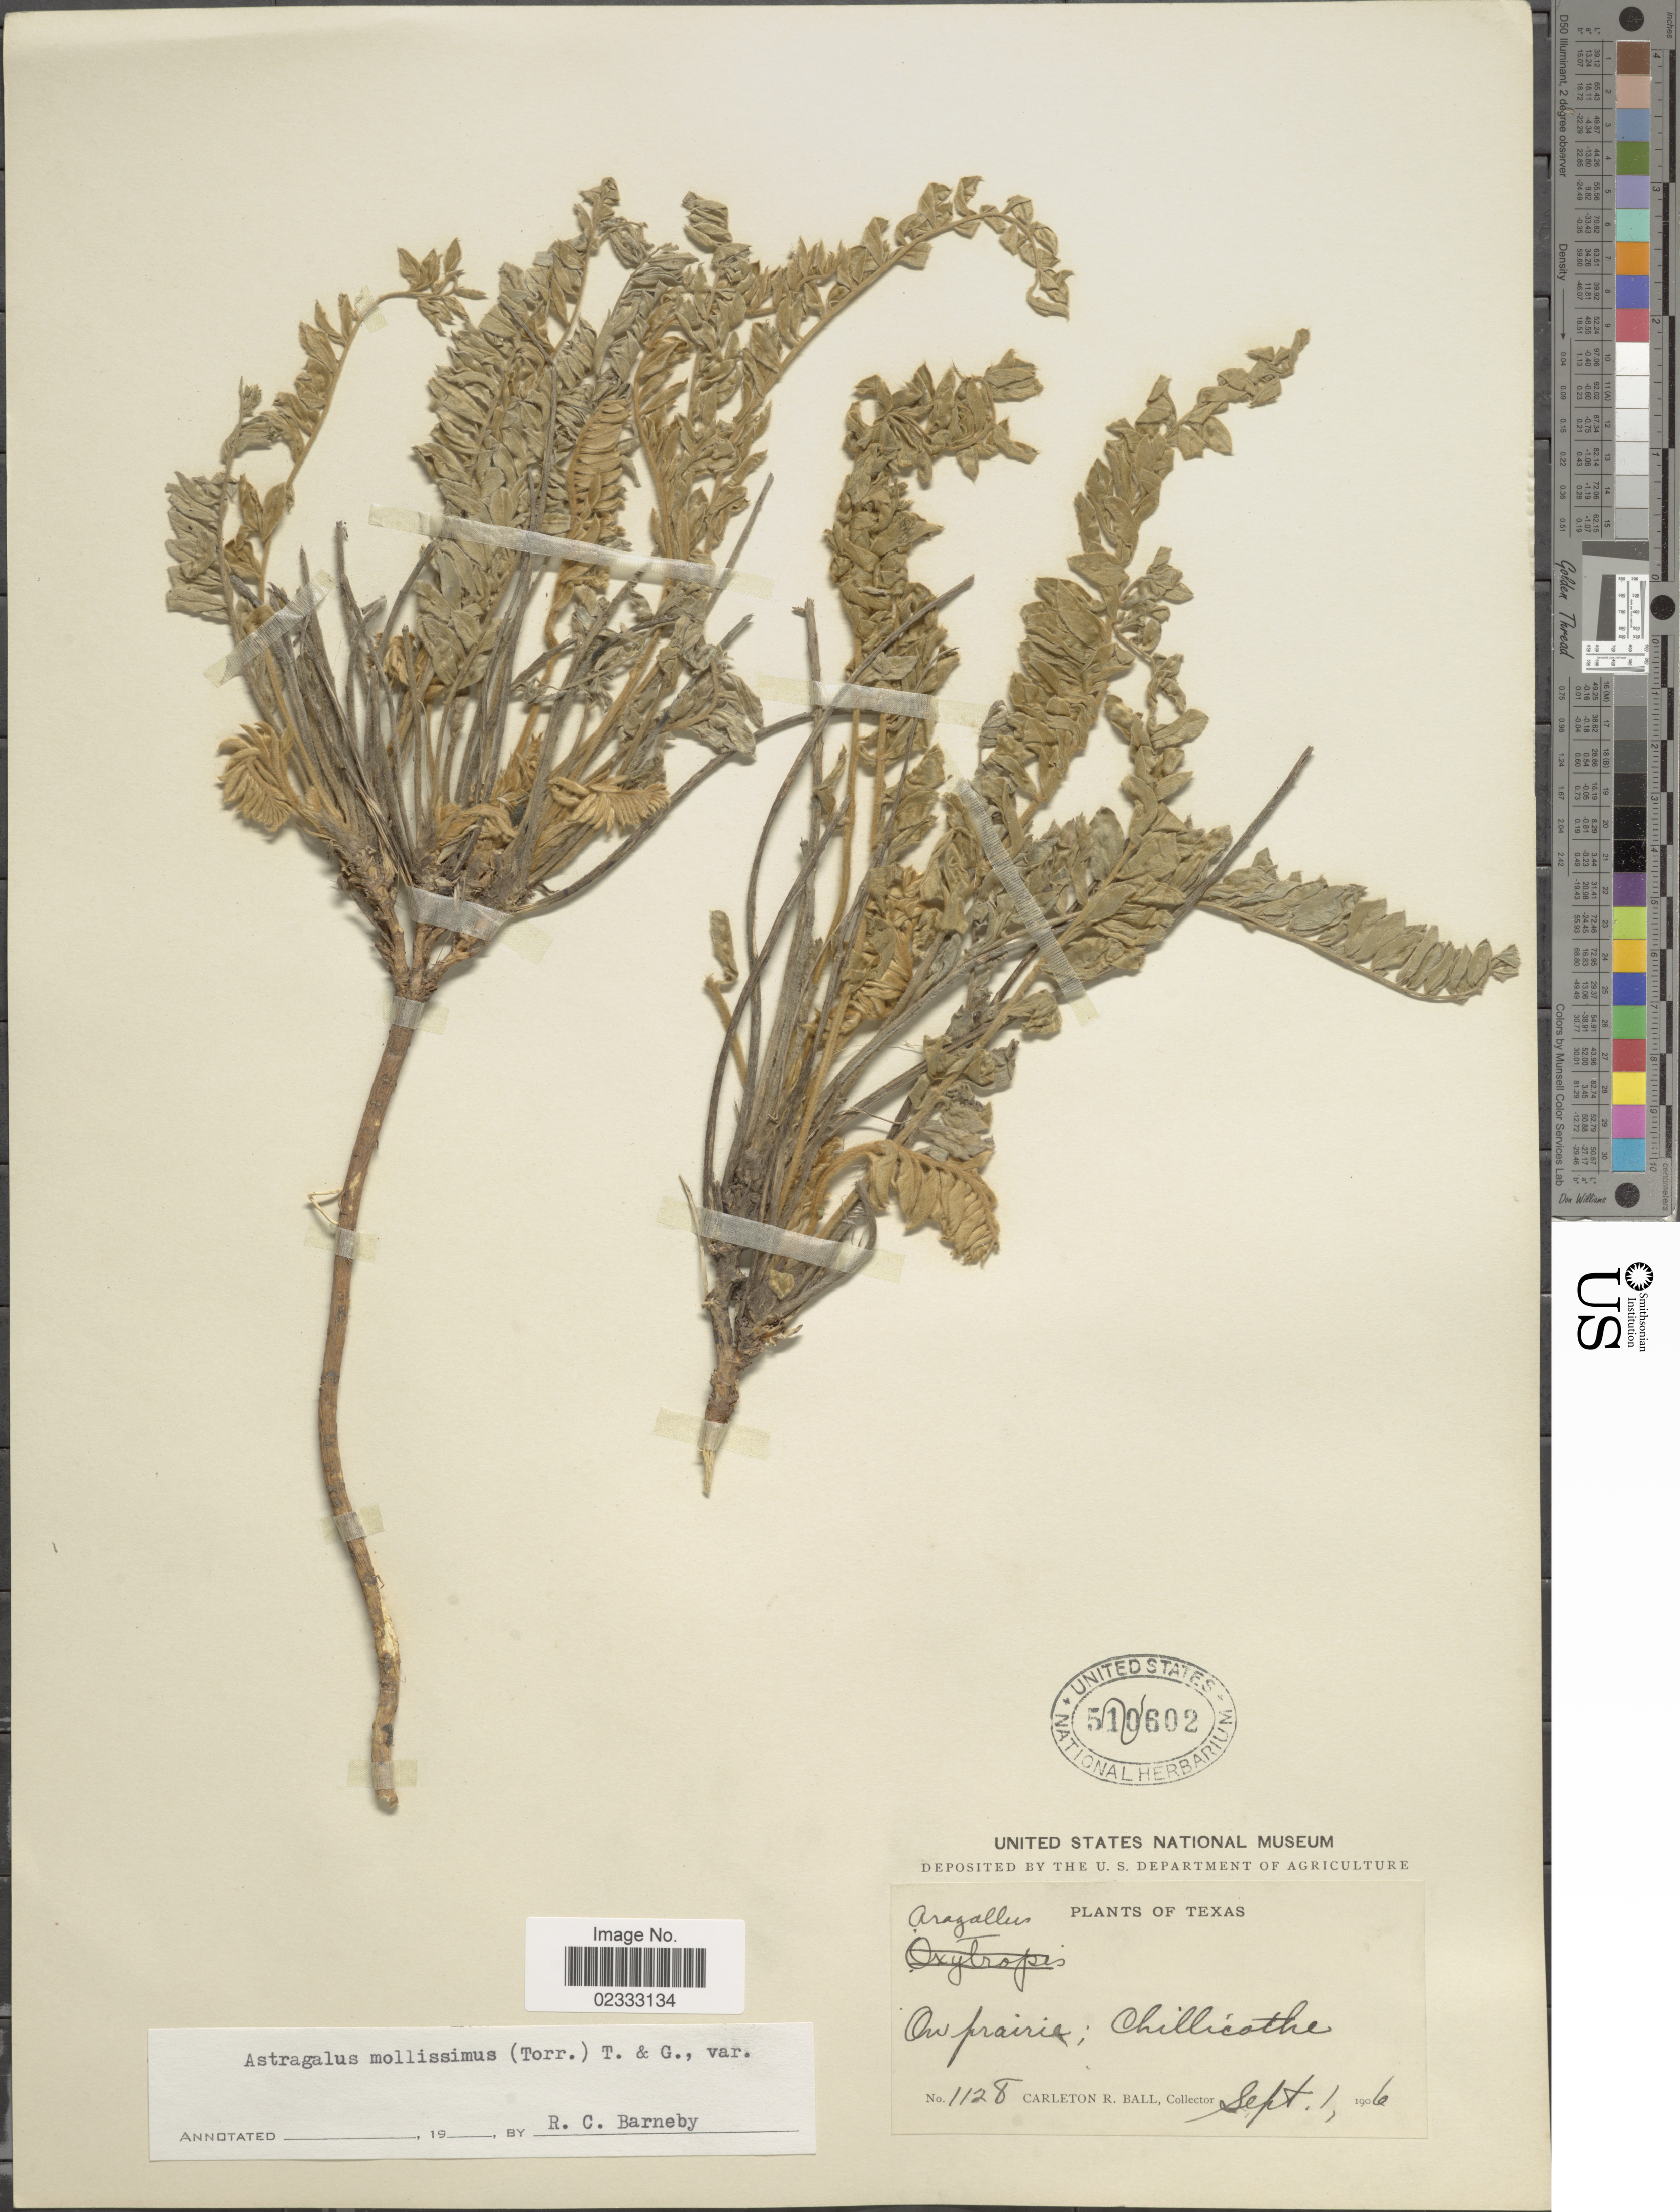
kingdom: Plantae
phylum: Tracheophyta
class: Magnoliopsida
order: Fabales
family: Fabaceae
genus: Astragalus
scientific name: Astragalus mollissimus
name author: Torr.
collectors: C. R. Ball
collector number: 1128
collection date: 1906-09-01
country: United States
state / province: Texas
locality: Texas, Ow prairie; Chillicothe.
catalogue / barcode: US 510602